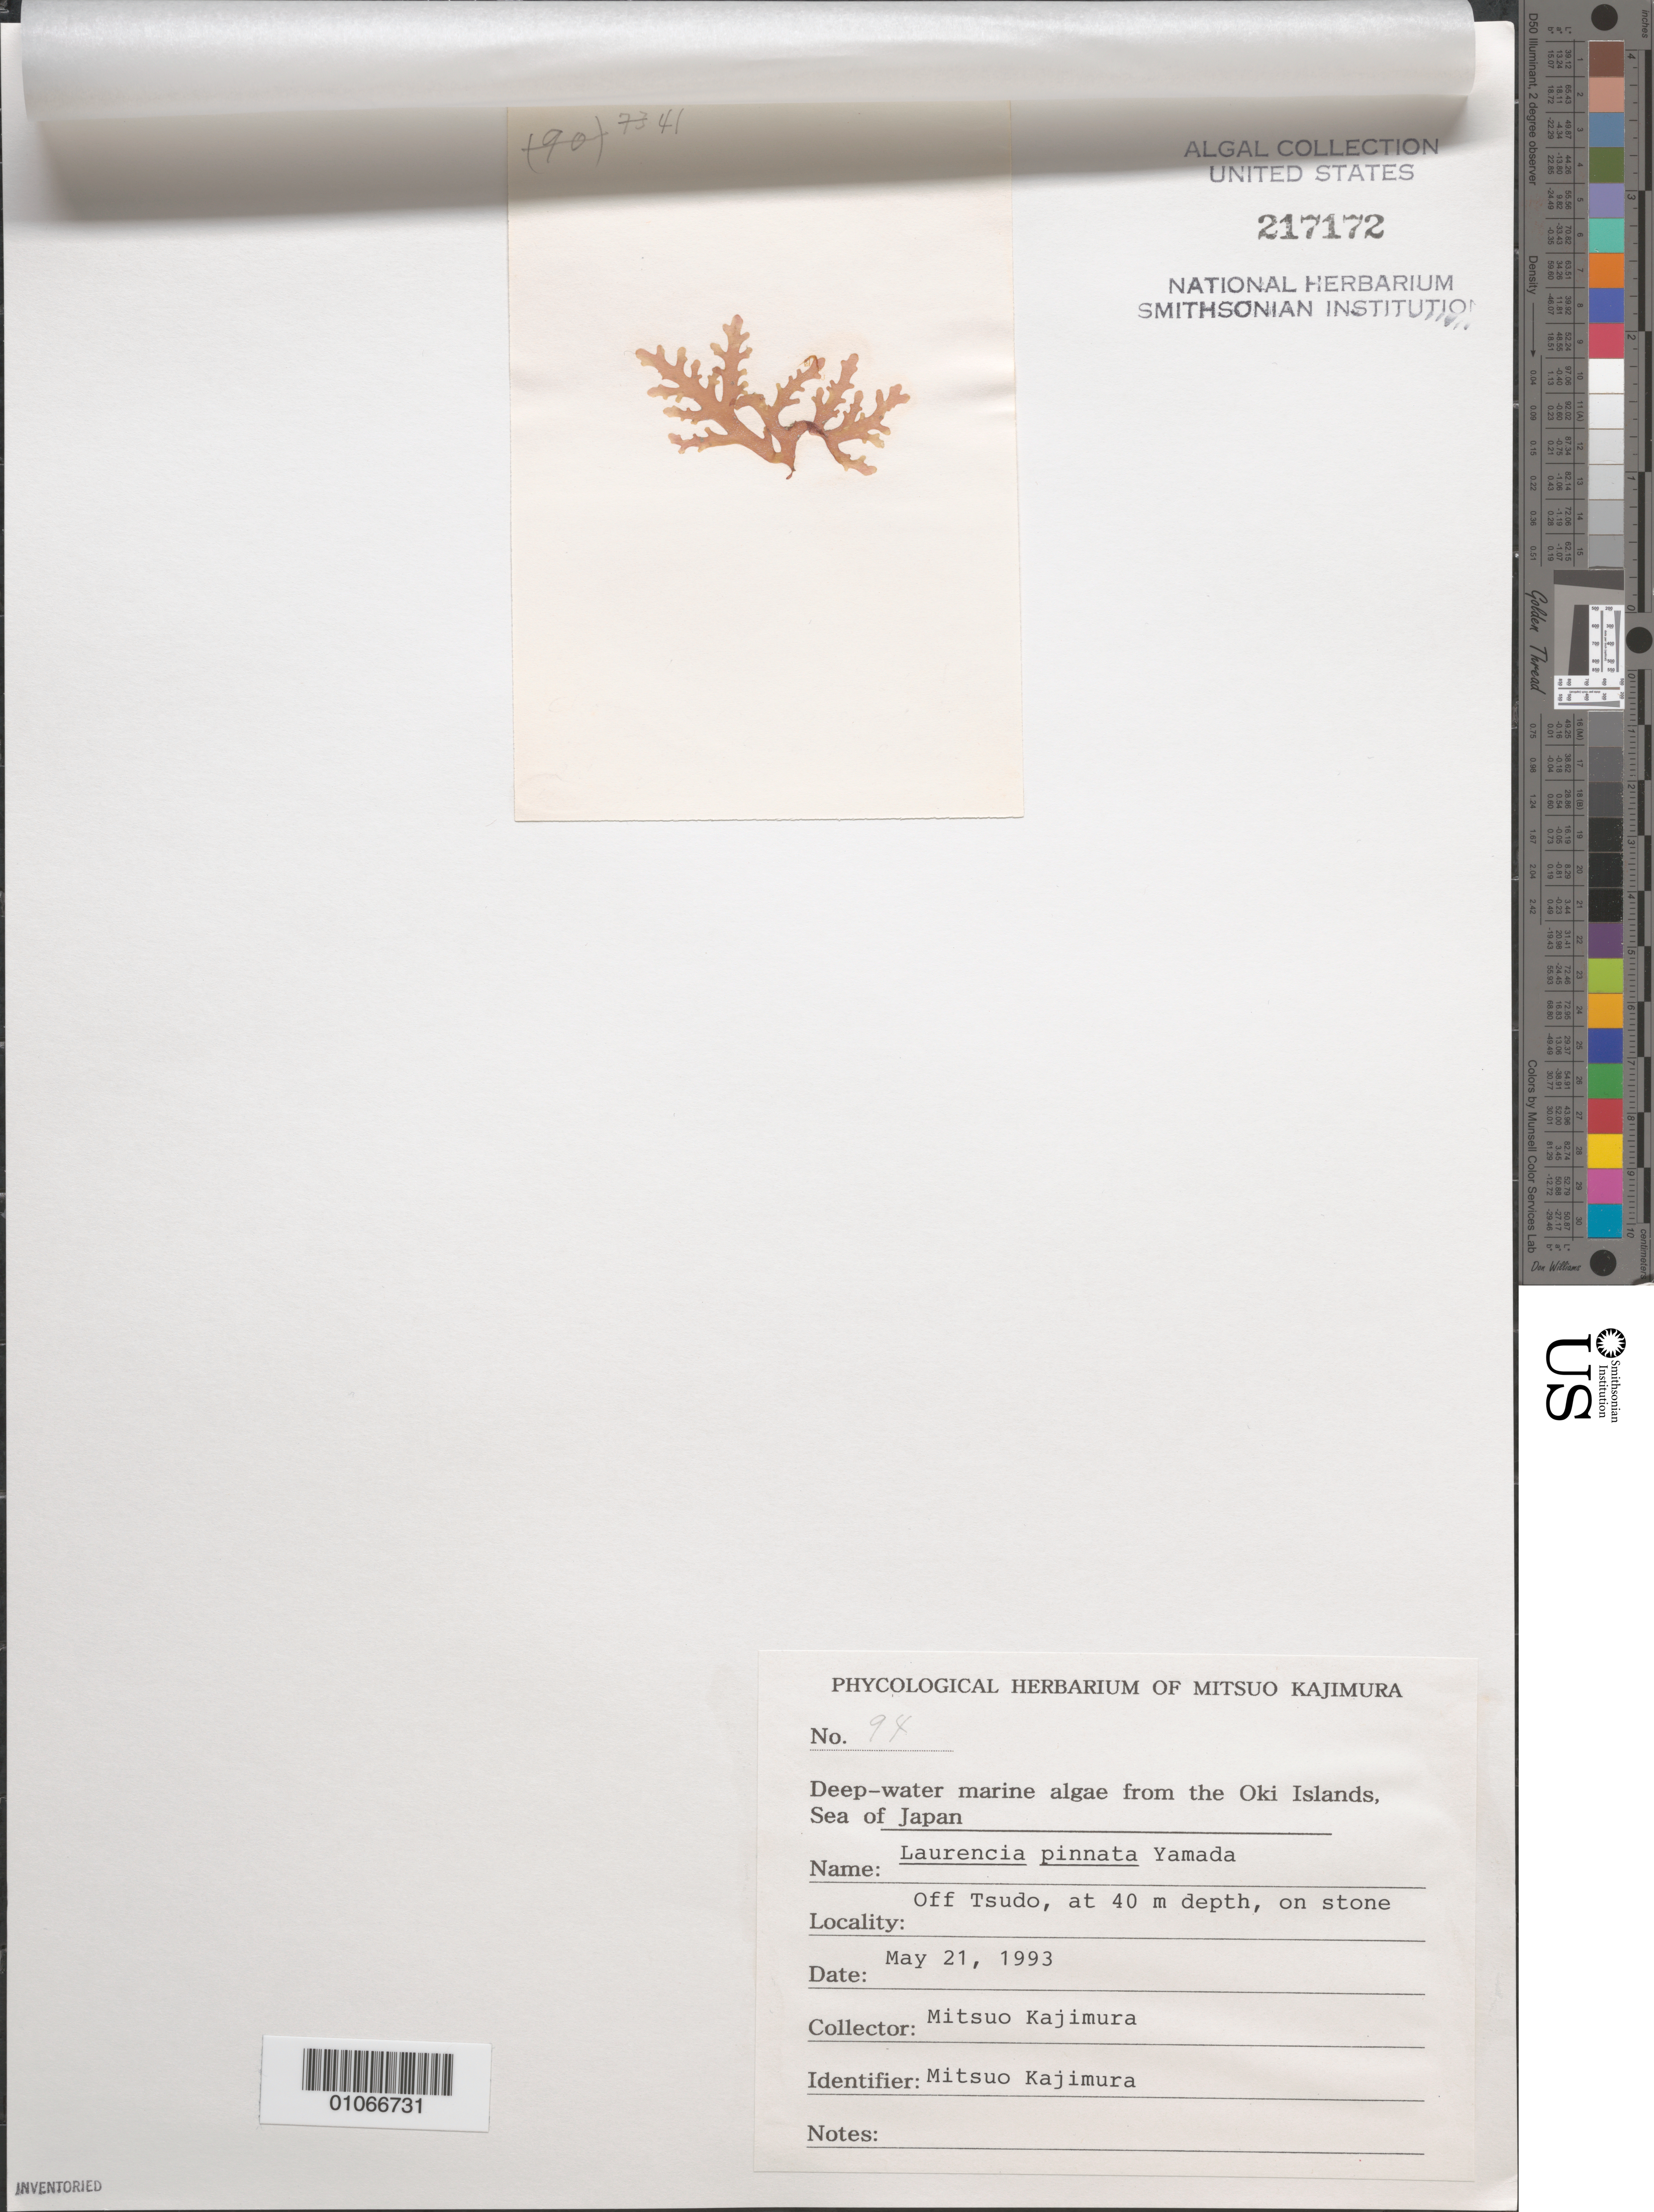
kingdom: Plantae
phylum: Rhodophyta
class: Florideophyceae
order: Ceramiales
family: Rhodomelaceae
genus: Laurencia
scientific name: Laurencia pinnata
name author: Yamada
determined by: Kajimura, Mitsuo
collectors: M. Kajimura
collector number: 94 & specimen 41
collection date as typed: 21 May 1993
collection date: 1993-05-21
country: Japan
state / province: Simane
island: Oki Is.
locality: Off Tsudo [village], Sea of Japan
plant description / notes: Phycologial Herbarium of Mitsuo Kajimura, Deep-water marine algae from the Oki Islands, Sea of Japan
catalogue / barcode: US 217172